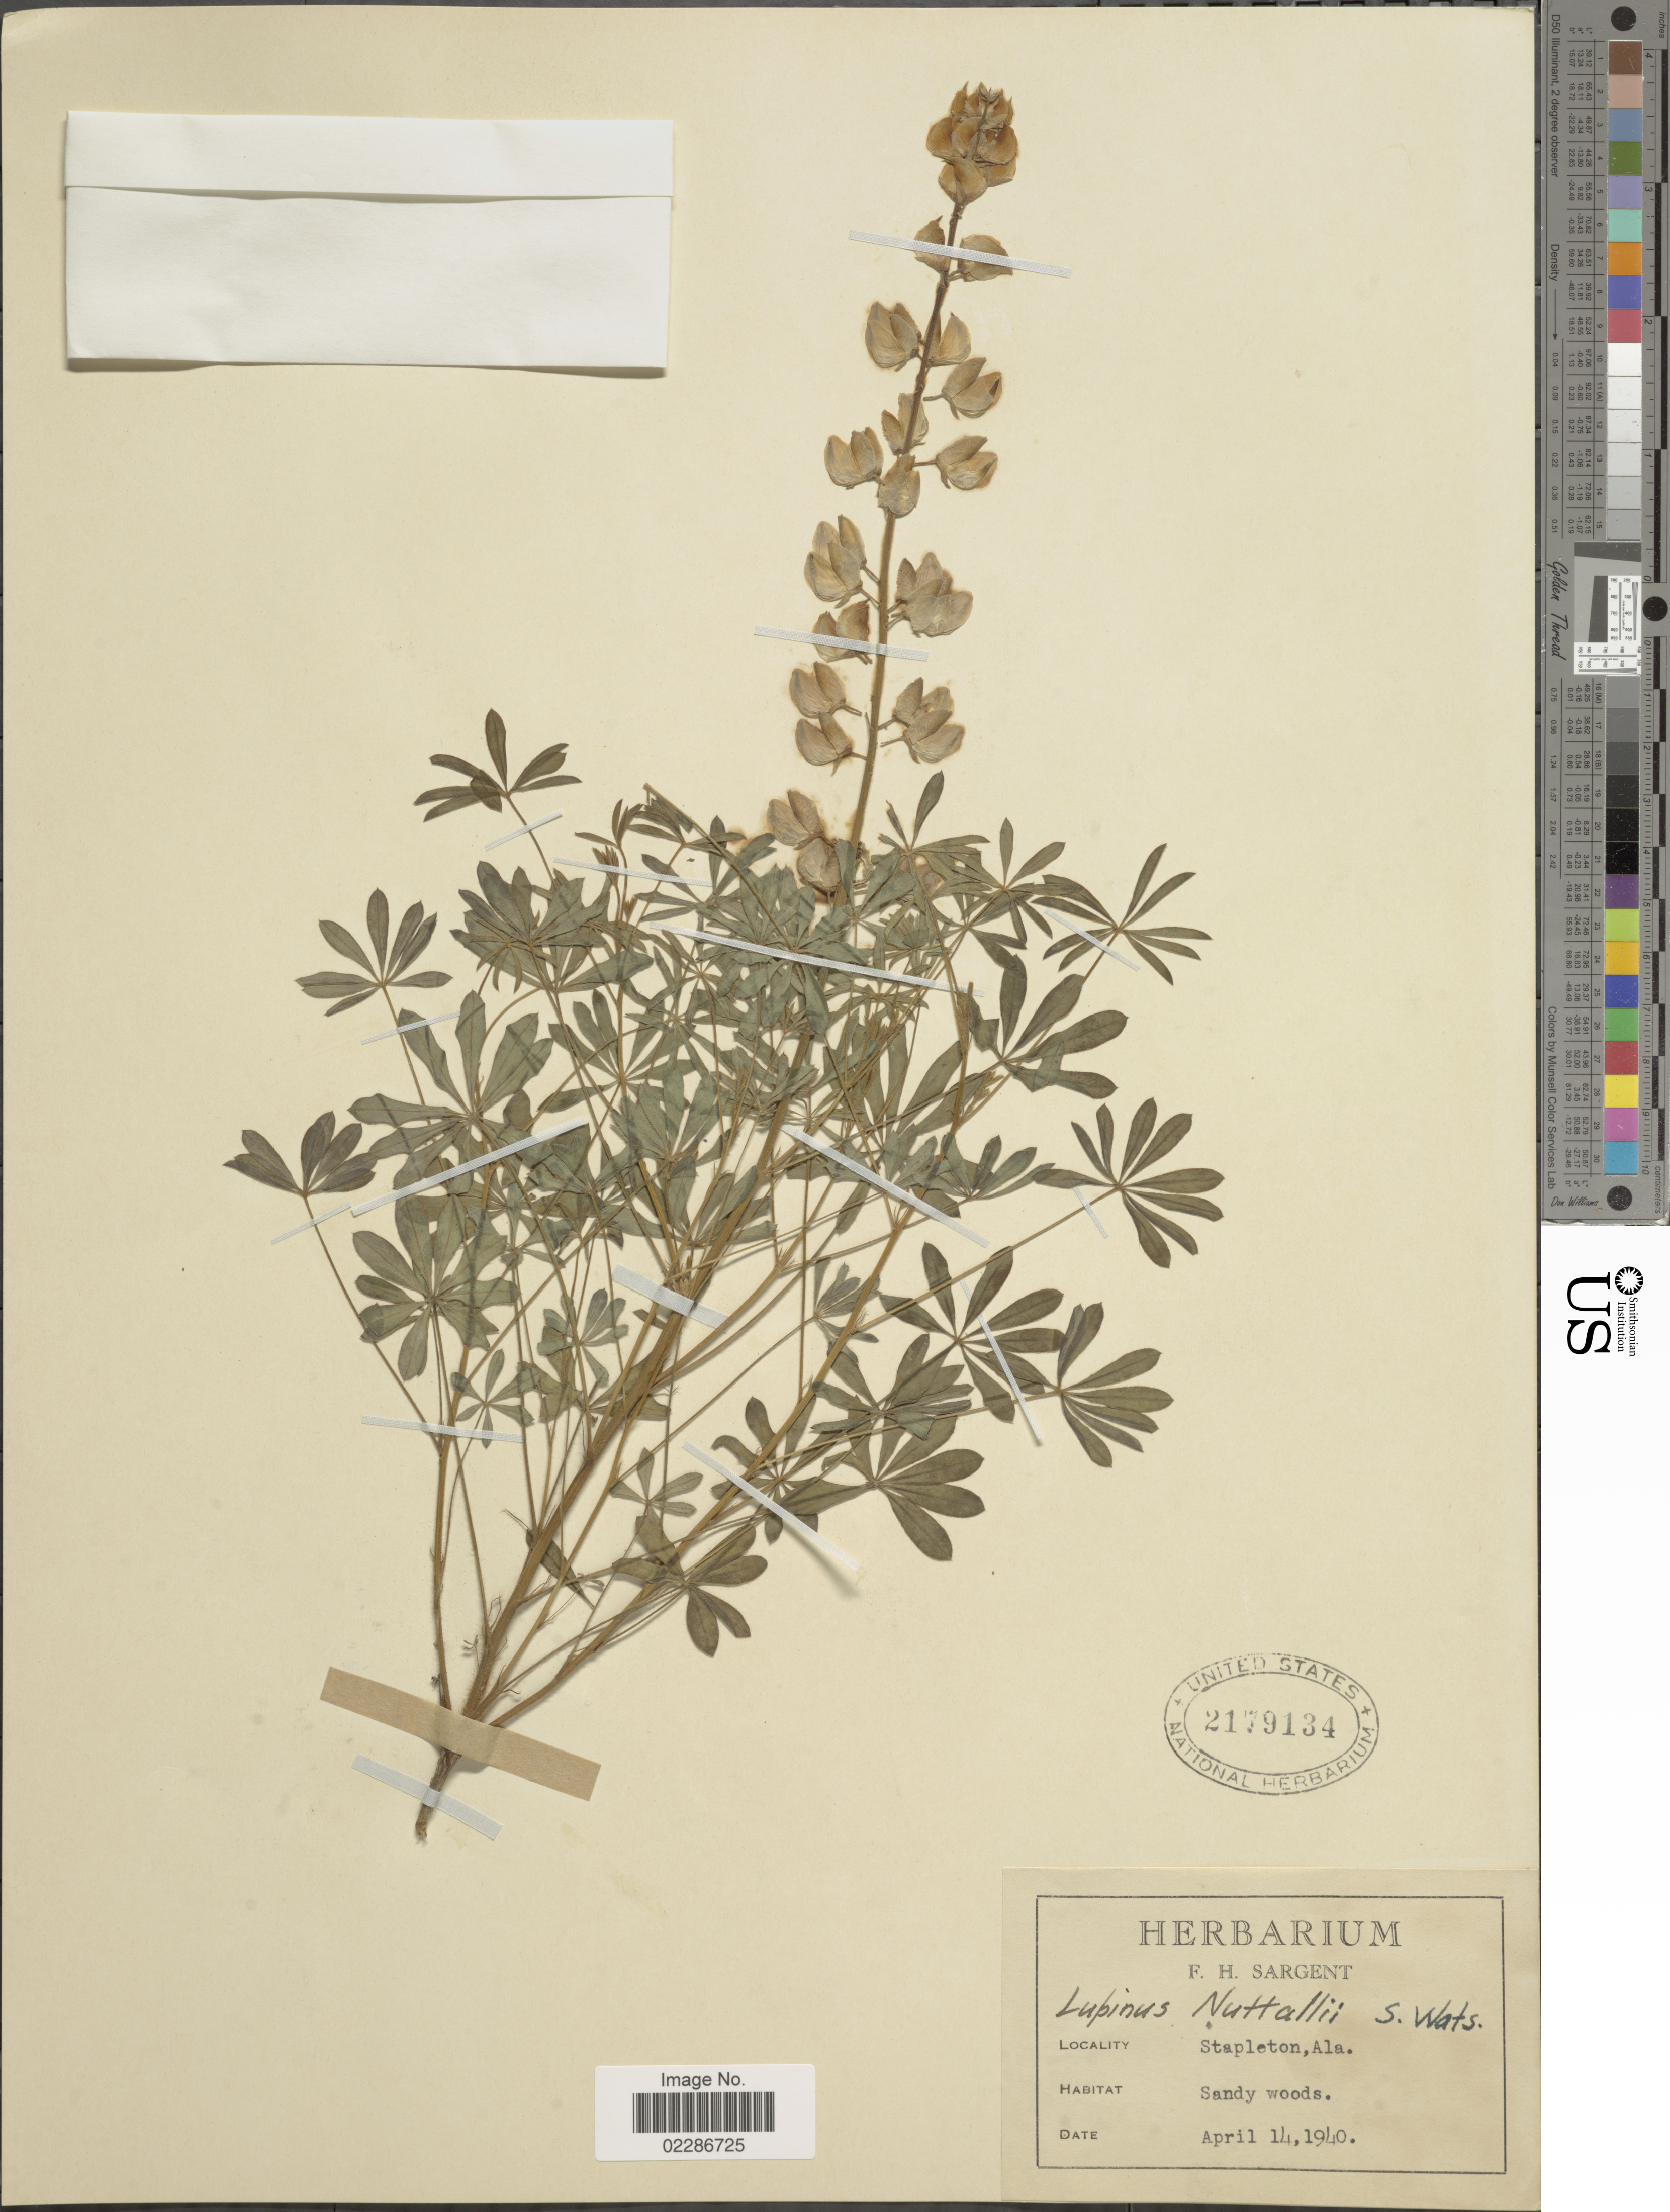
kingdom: Plantae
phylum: Tracheophyta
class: Magnoliopsida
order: Fabales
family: Fabaceae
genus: Lupinus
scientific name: Lupinus perennis subsp. gracilis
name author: (Chapm.) D.B. Dunn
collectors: F. H. Sargent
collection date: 1940-04-14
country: United States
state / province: Alabama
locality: Stapleton, Sandy woods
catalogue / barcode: US 2179134